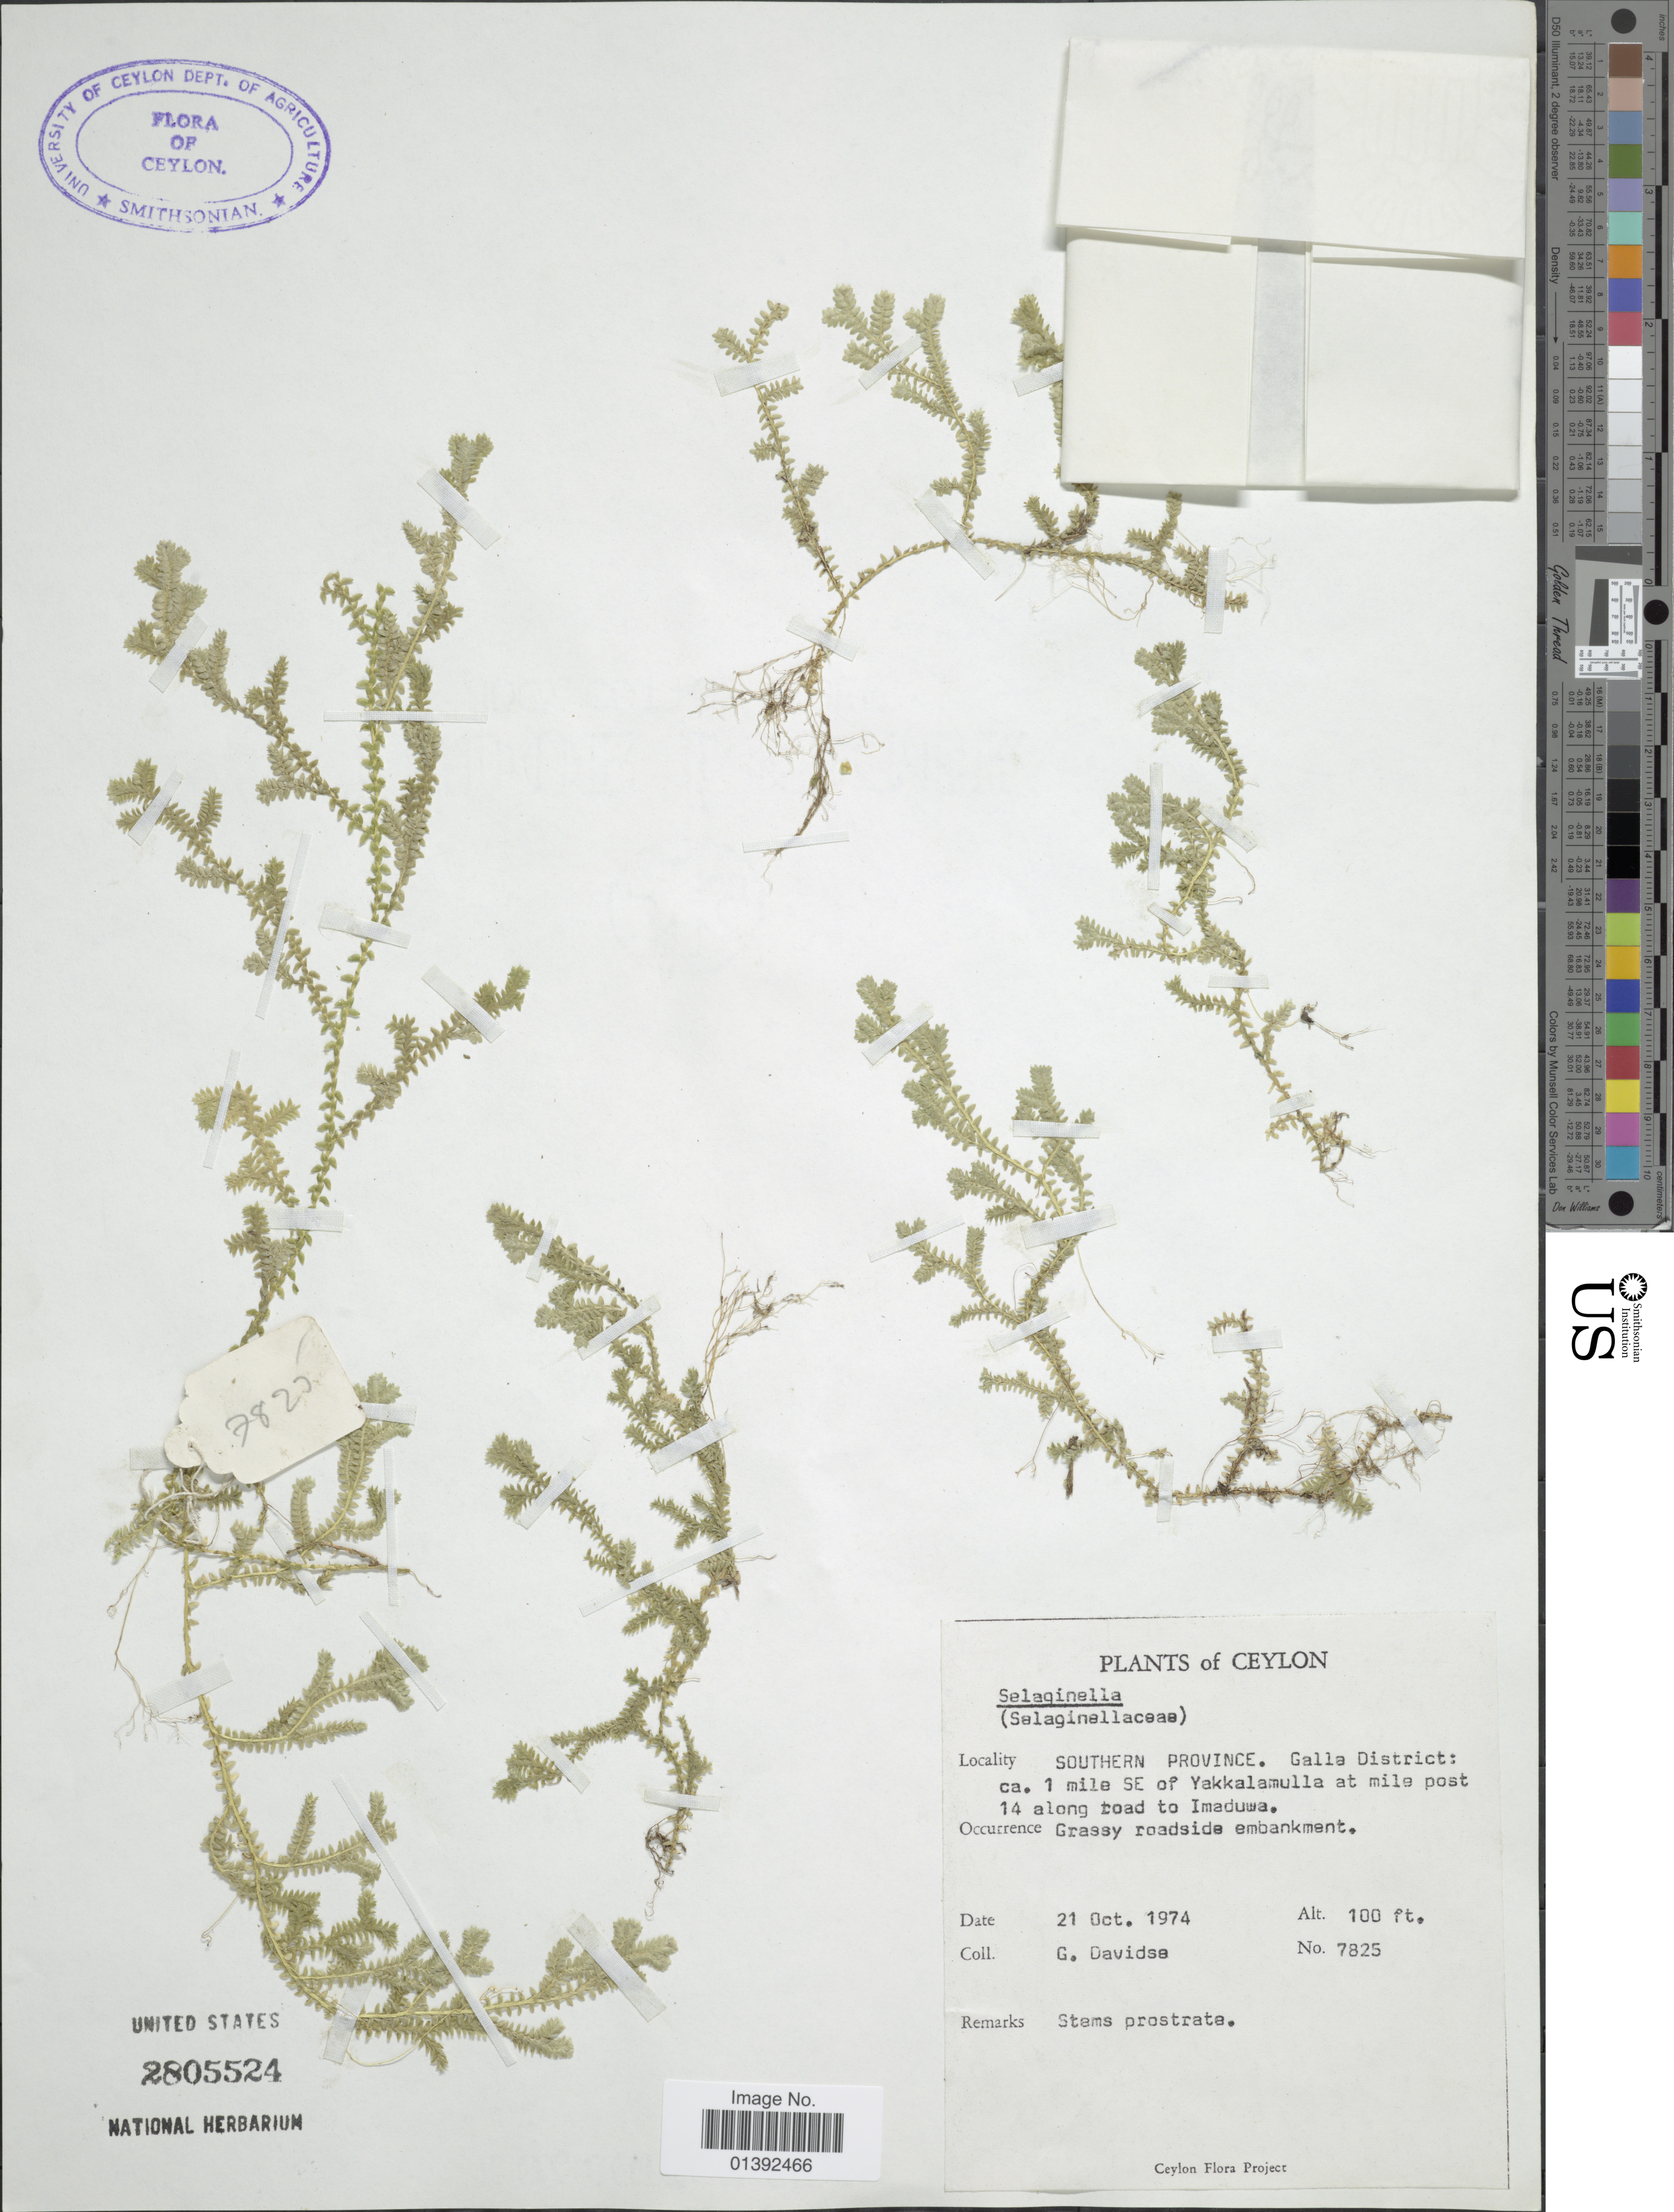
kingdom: Plantae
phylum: Tracheophyta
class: Lycopodiopsida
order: Selaginellales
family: Selaginellaceae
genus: Selaginella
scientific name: Selaginella sp.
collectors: G. Davidse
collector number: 7825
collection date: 1974-10-21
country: Sri Lanka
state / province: Southern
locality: Ceylon, Galla District: ca. 1 mile SE of Yakkalamulla at mile porst 14 along road to Imaduwa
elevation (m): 30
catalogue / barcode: US 2805524